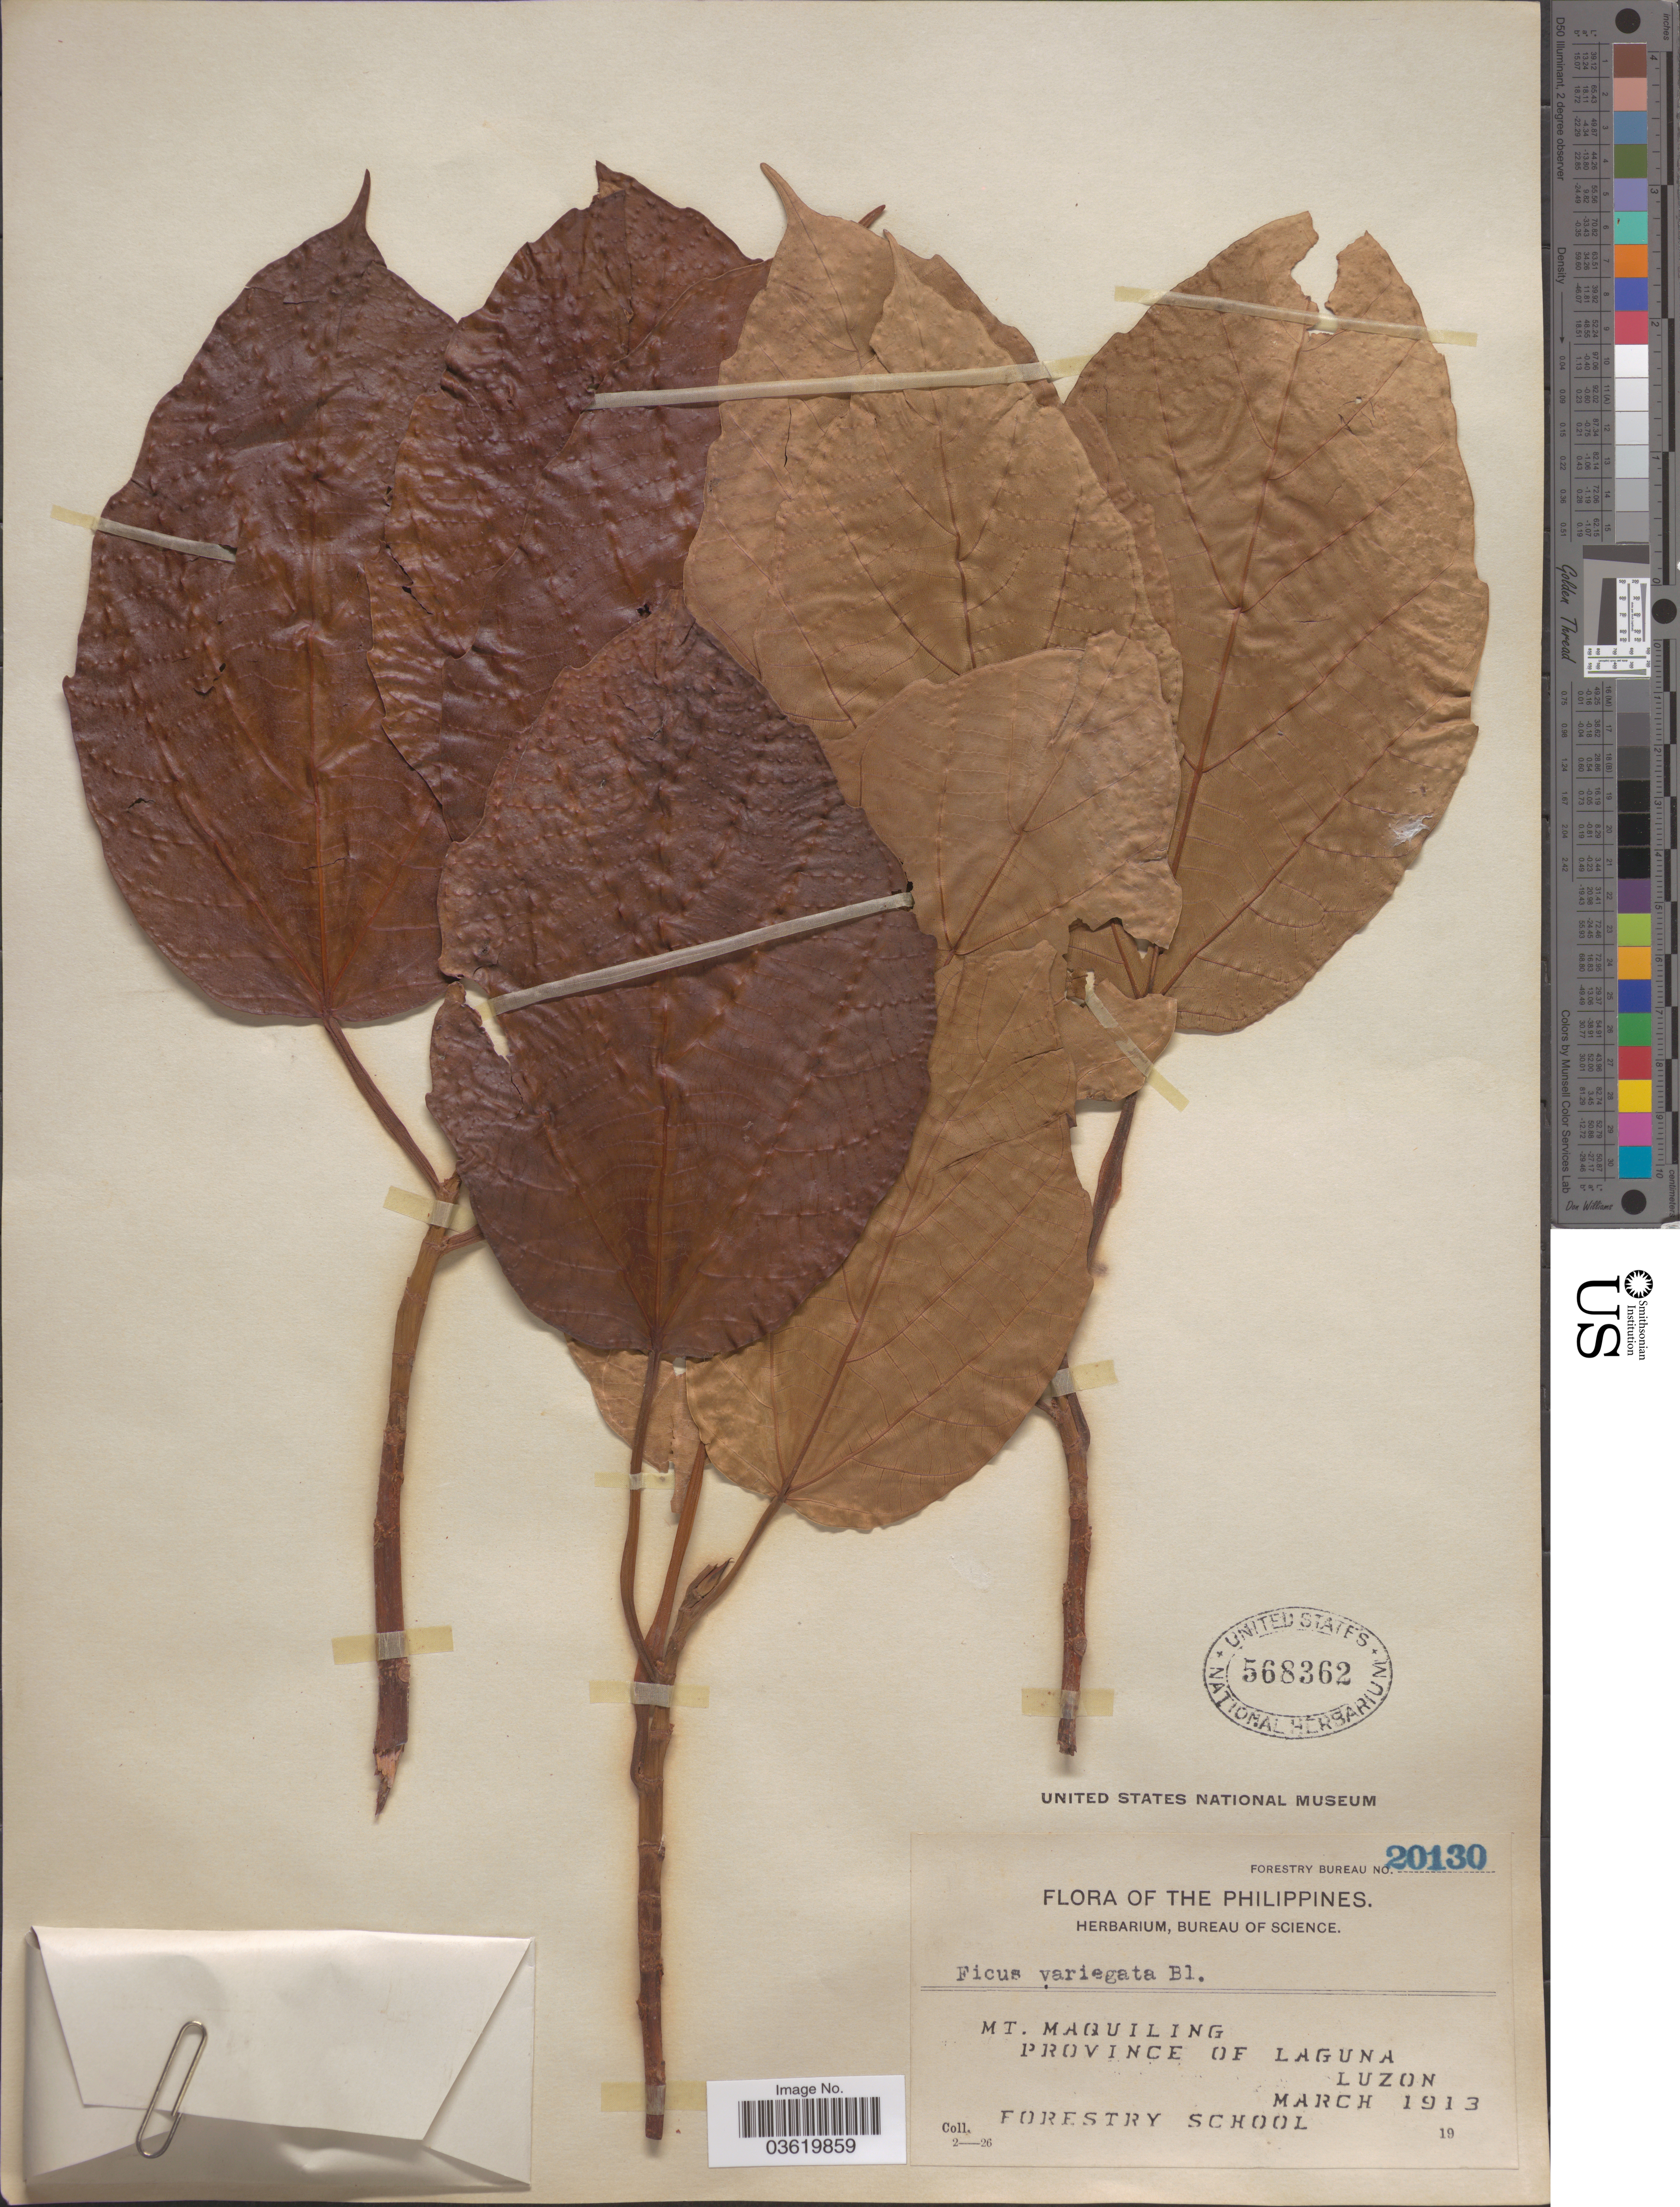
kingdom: Plantae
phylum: Tracheophyta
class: Magnoliopsida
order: Rosales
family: Moraceae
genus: Ficus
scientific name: Ficus variegata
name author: Blume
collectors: Forestry School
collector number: Forestry Bureau 20130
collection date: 1913-03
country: Philippines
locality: Mt. Maquiling. Province of Laguna, Luzon.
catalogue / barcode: US 568362